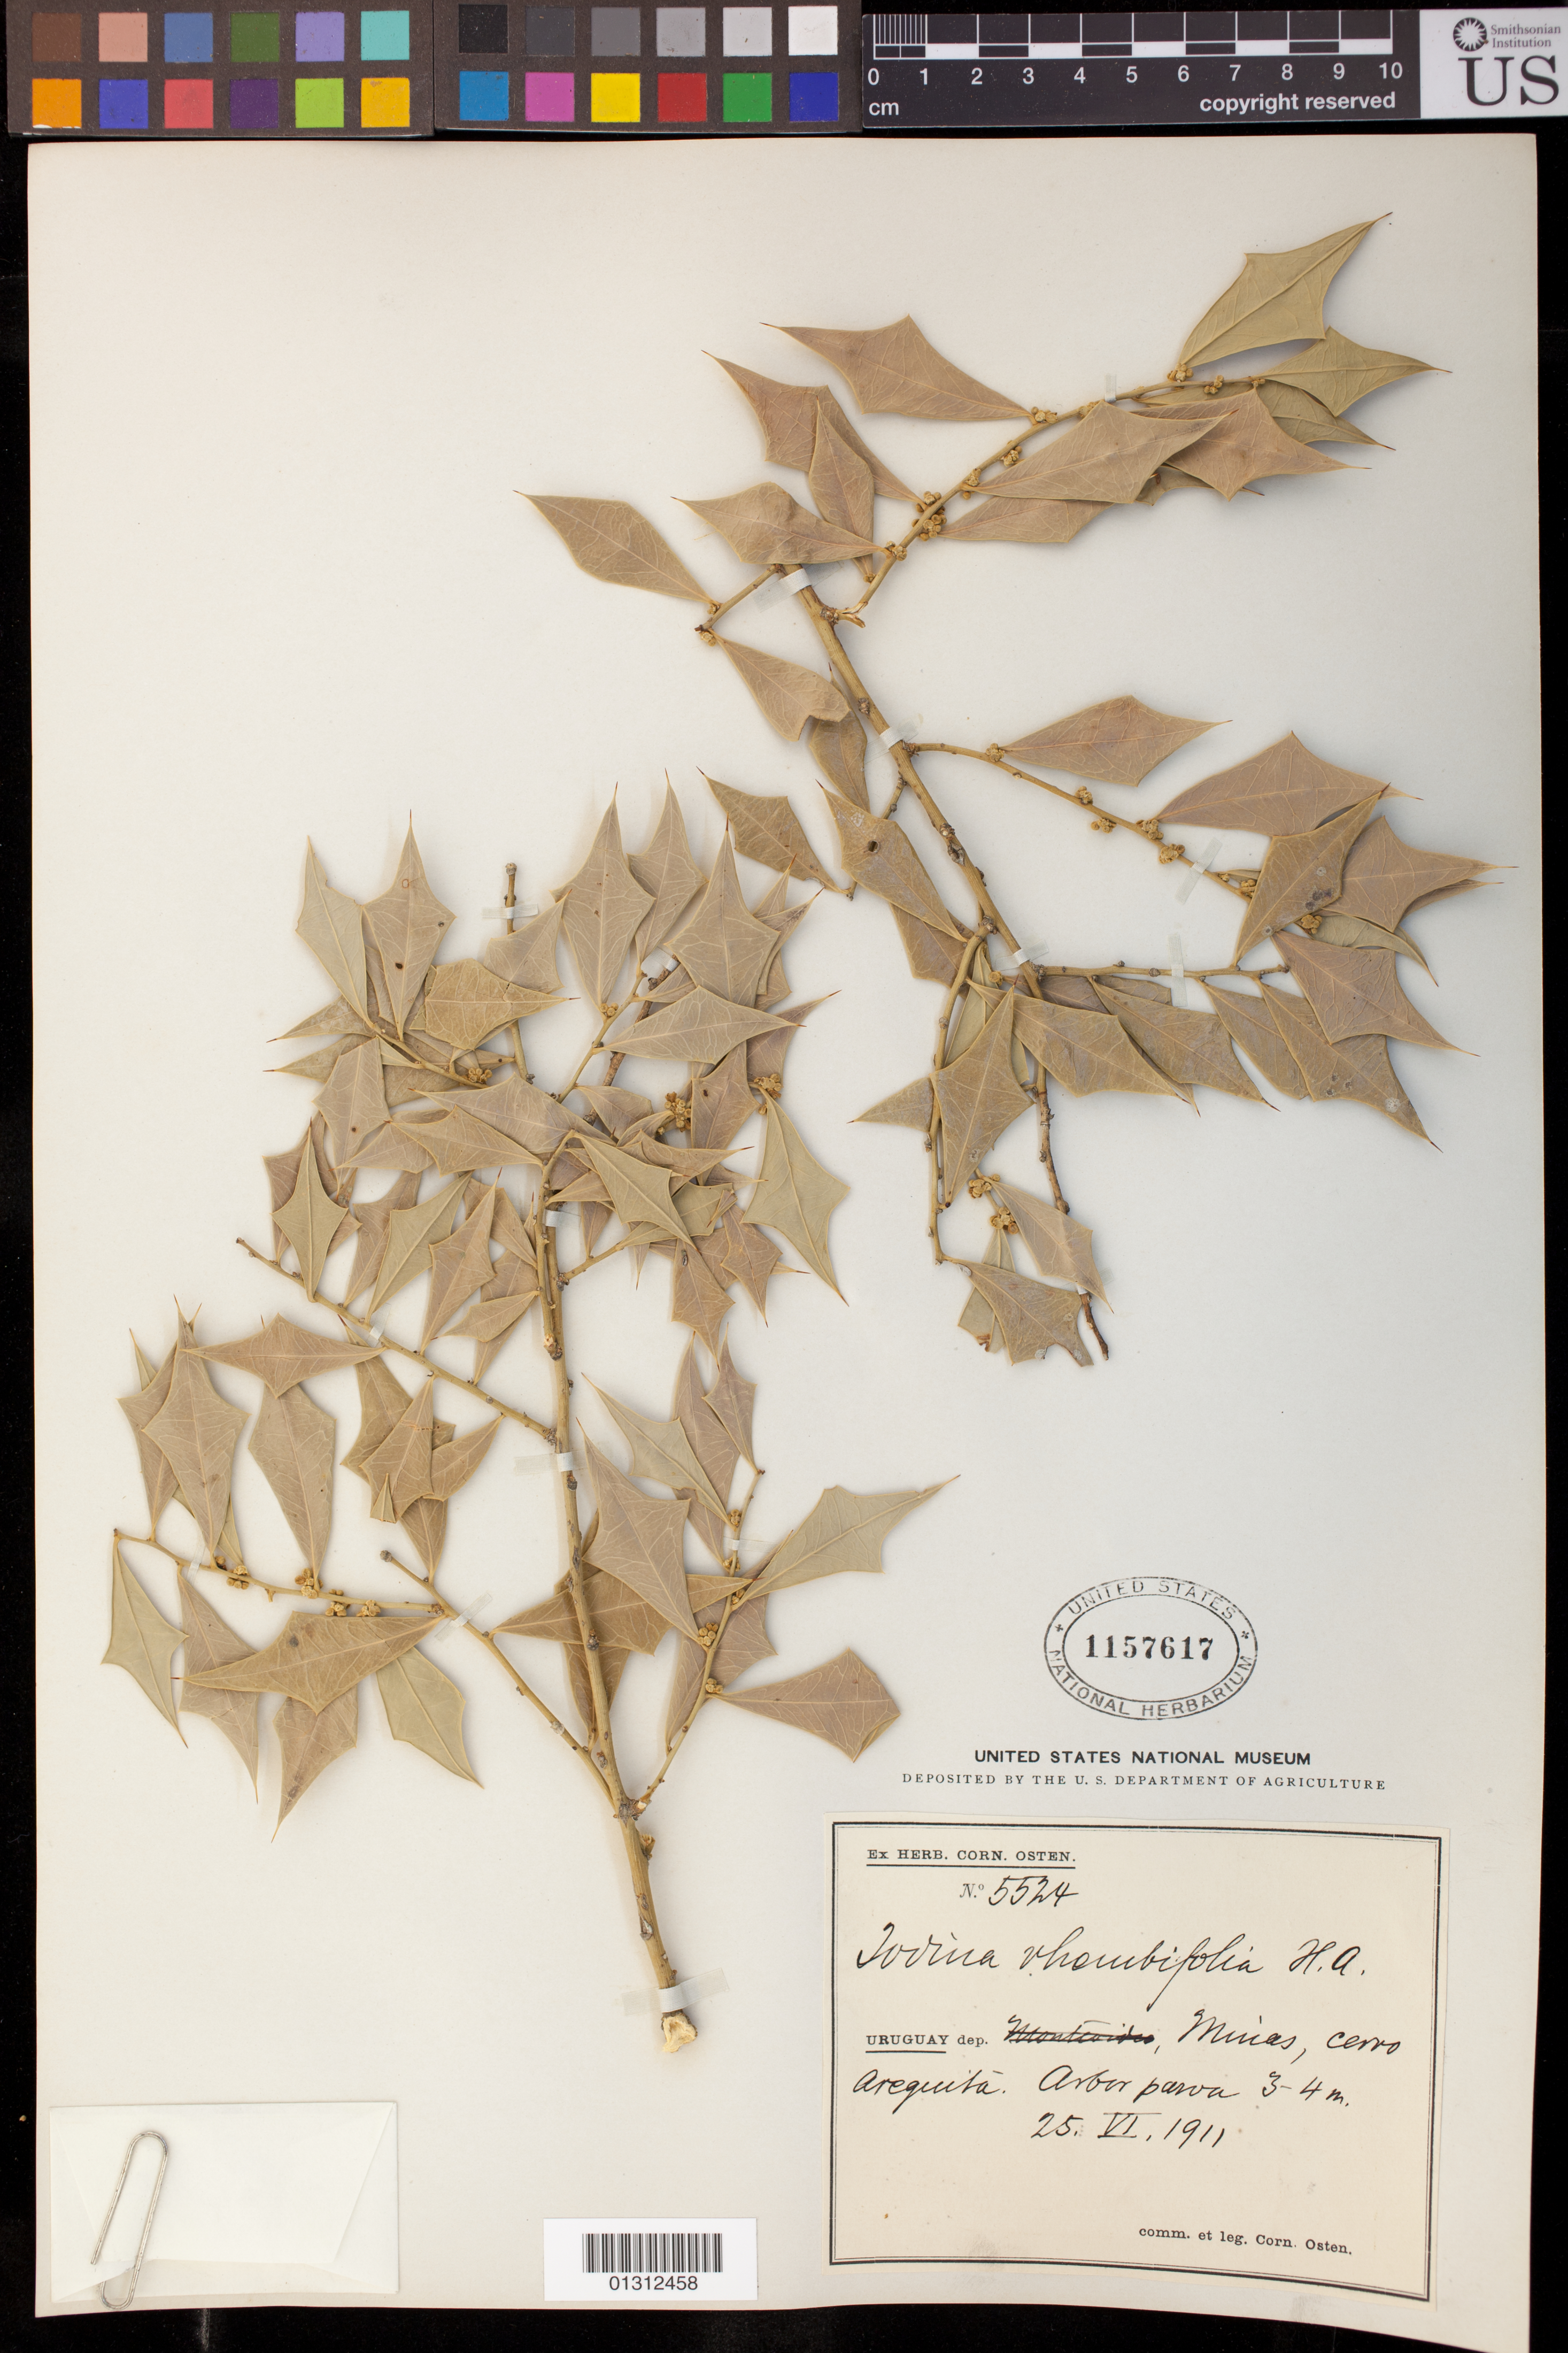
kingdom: Plantae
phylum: Tracheophyta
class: Magnoliopsida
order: Santalales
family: Cervantesiaceae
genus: Jodina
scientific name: Jodina rhombifolia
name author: (Hook. & Arn.) Reissek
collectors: C. Osten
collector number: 5524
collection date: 1911-06-25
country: Uruguay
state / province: Lavalleja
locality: Minas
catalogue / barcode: US 1157617